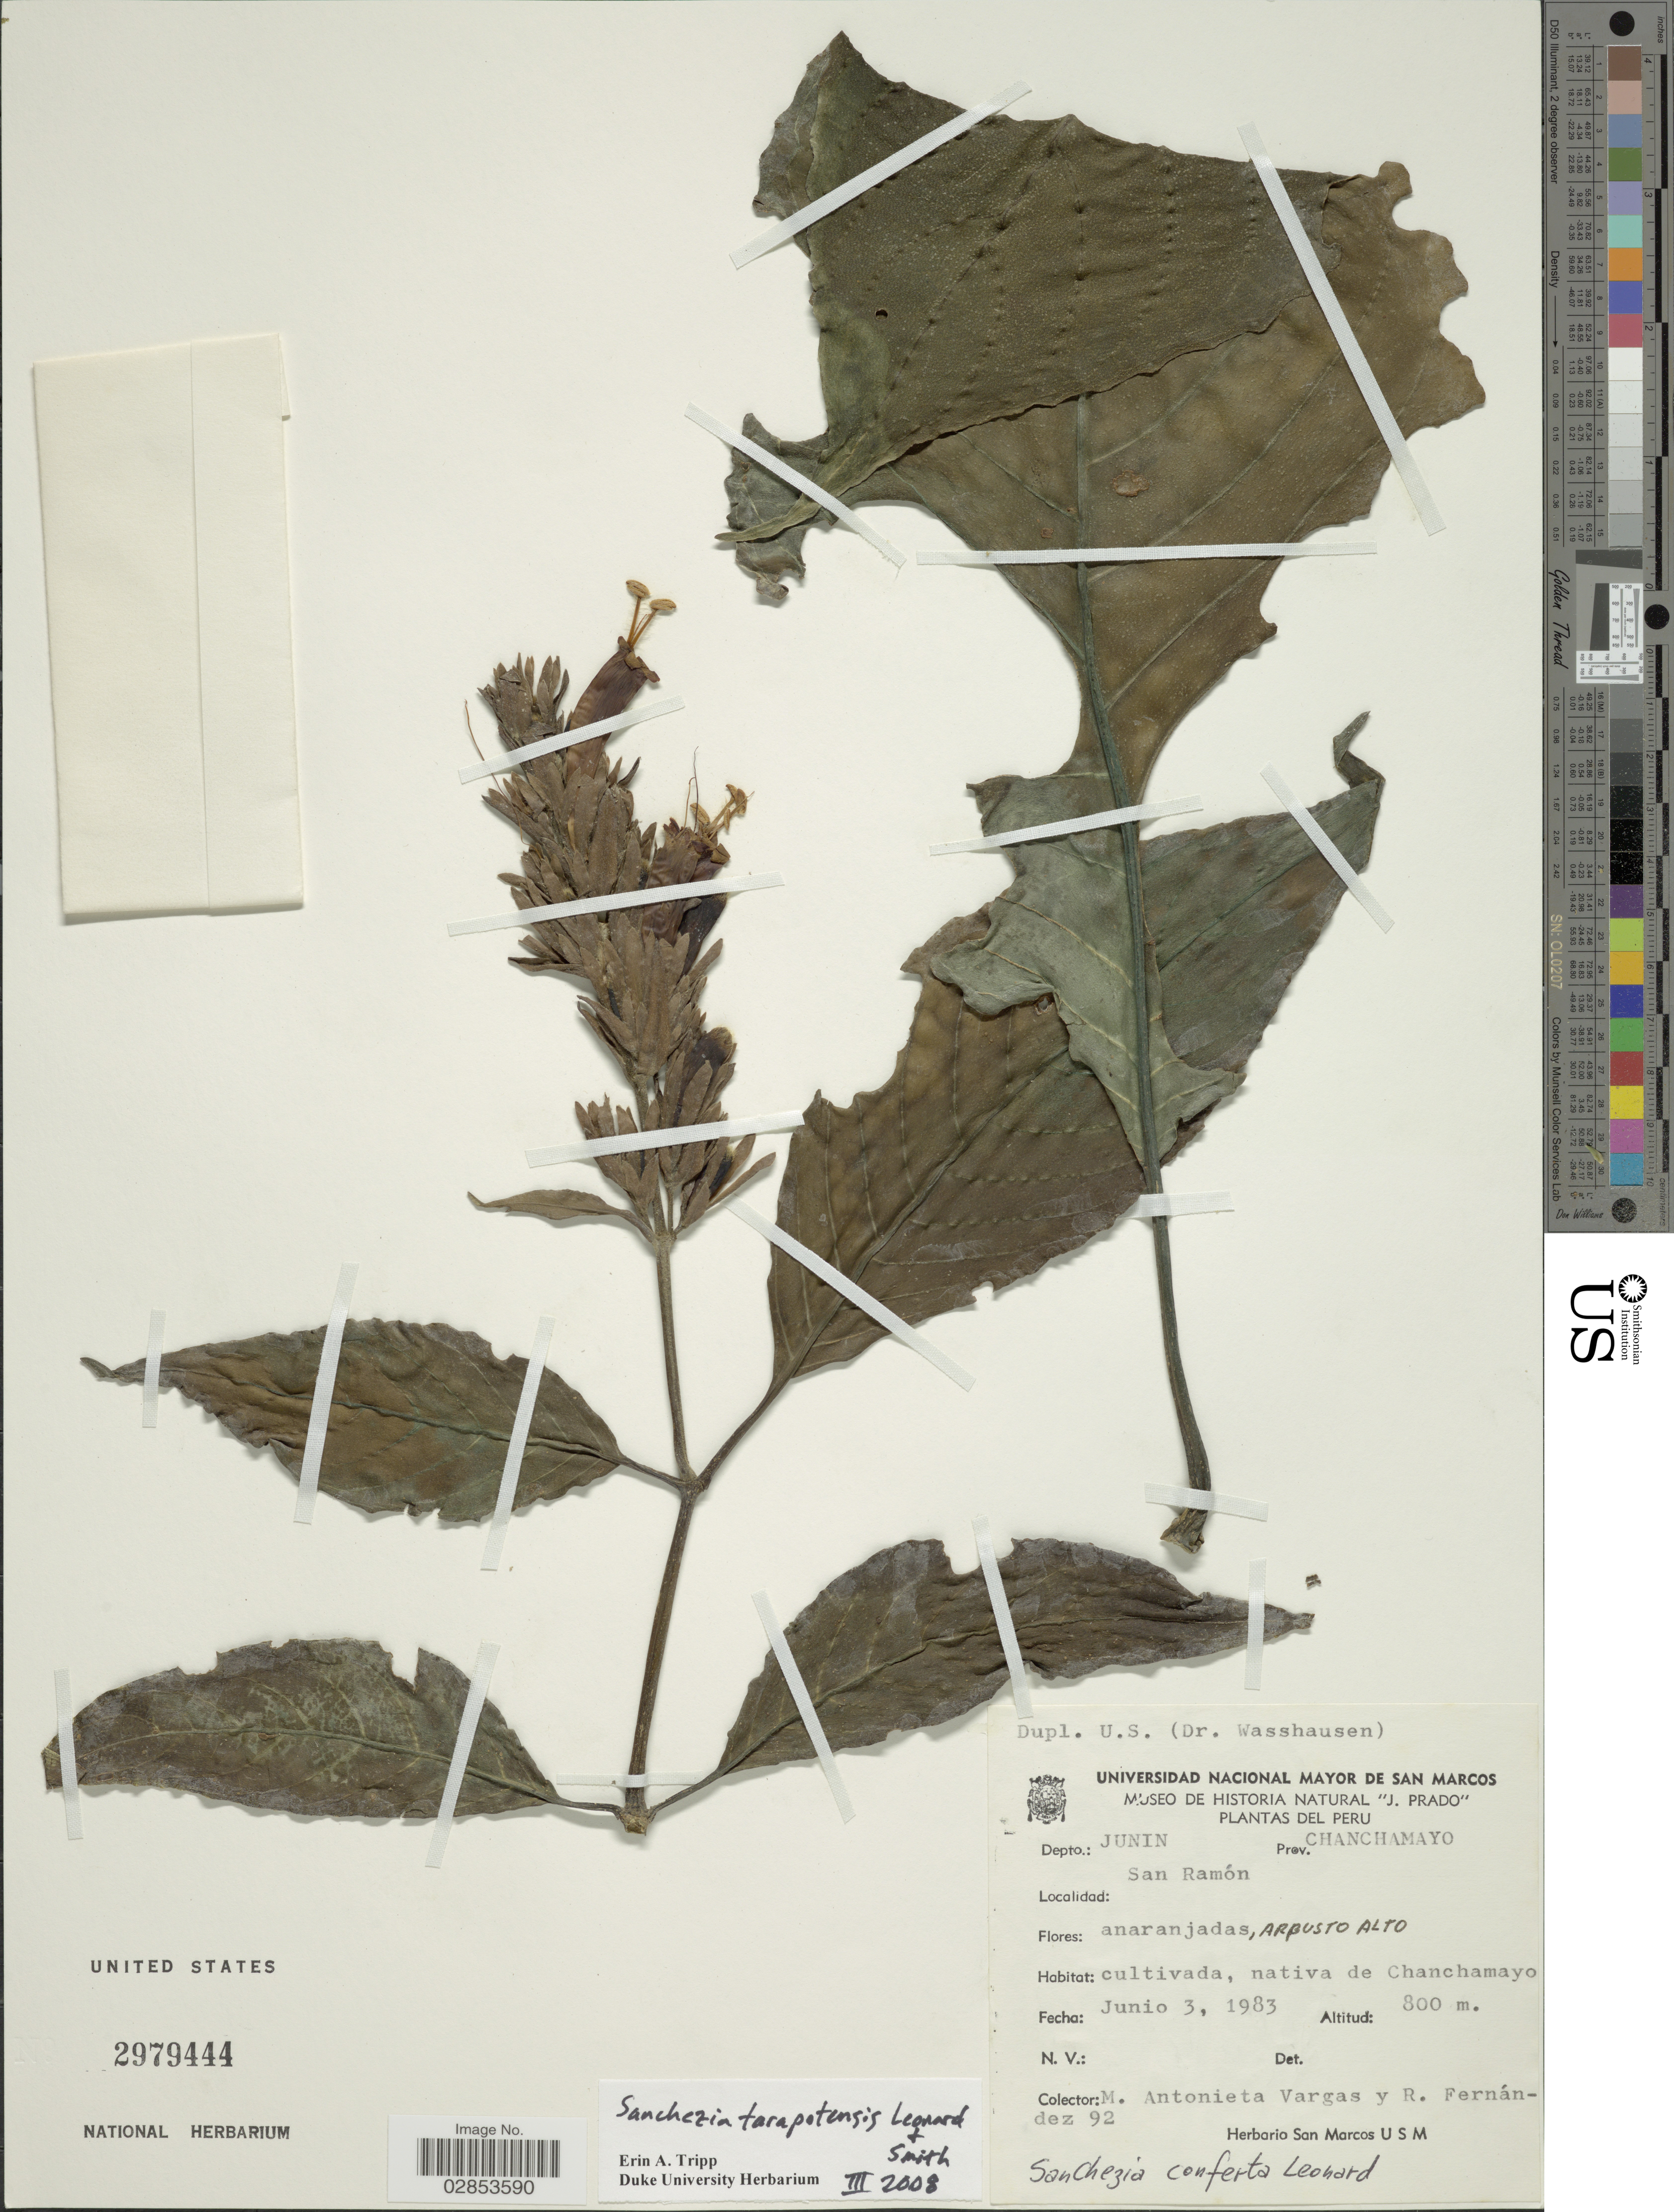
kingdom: Plantae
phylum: Tracheophyta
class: Magnoliopsida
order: Lamiales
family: Acanthaceae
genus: Sanchezia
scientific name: Sanchezia conferta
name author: Leonard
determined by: Azevedo, Igor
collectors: M. Vargas & R. Fernández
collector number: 92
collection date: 1983-06-03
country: Peru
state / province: Junín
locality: Depto.: Junin. Prov. Chanchamayo. San Ramón.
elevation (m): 800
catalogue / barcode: US 2979444